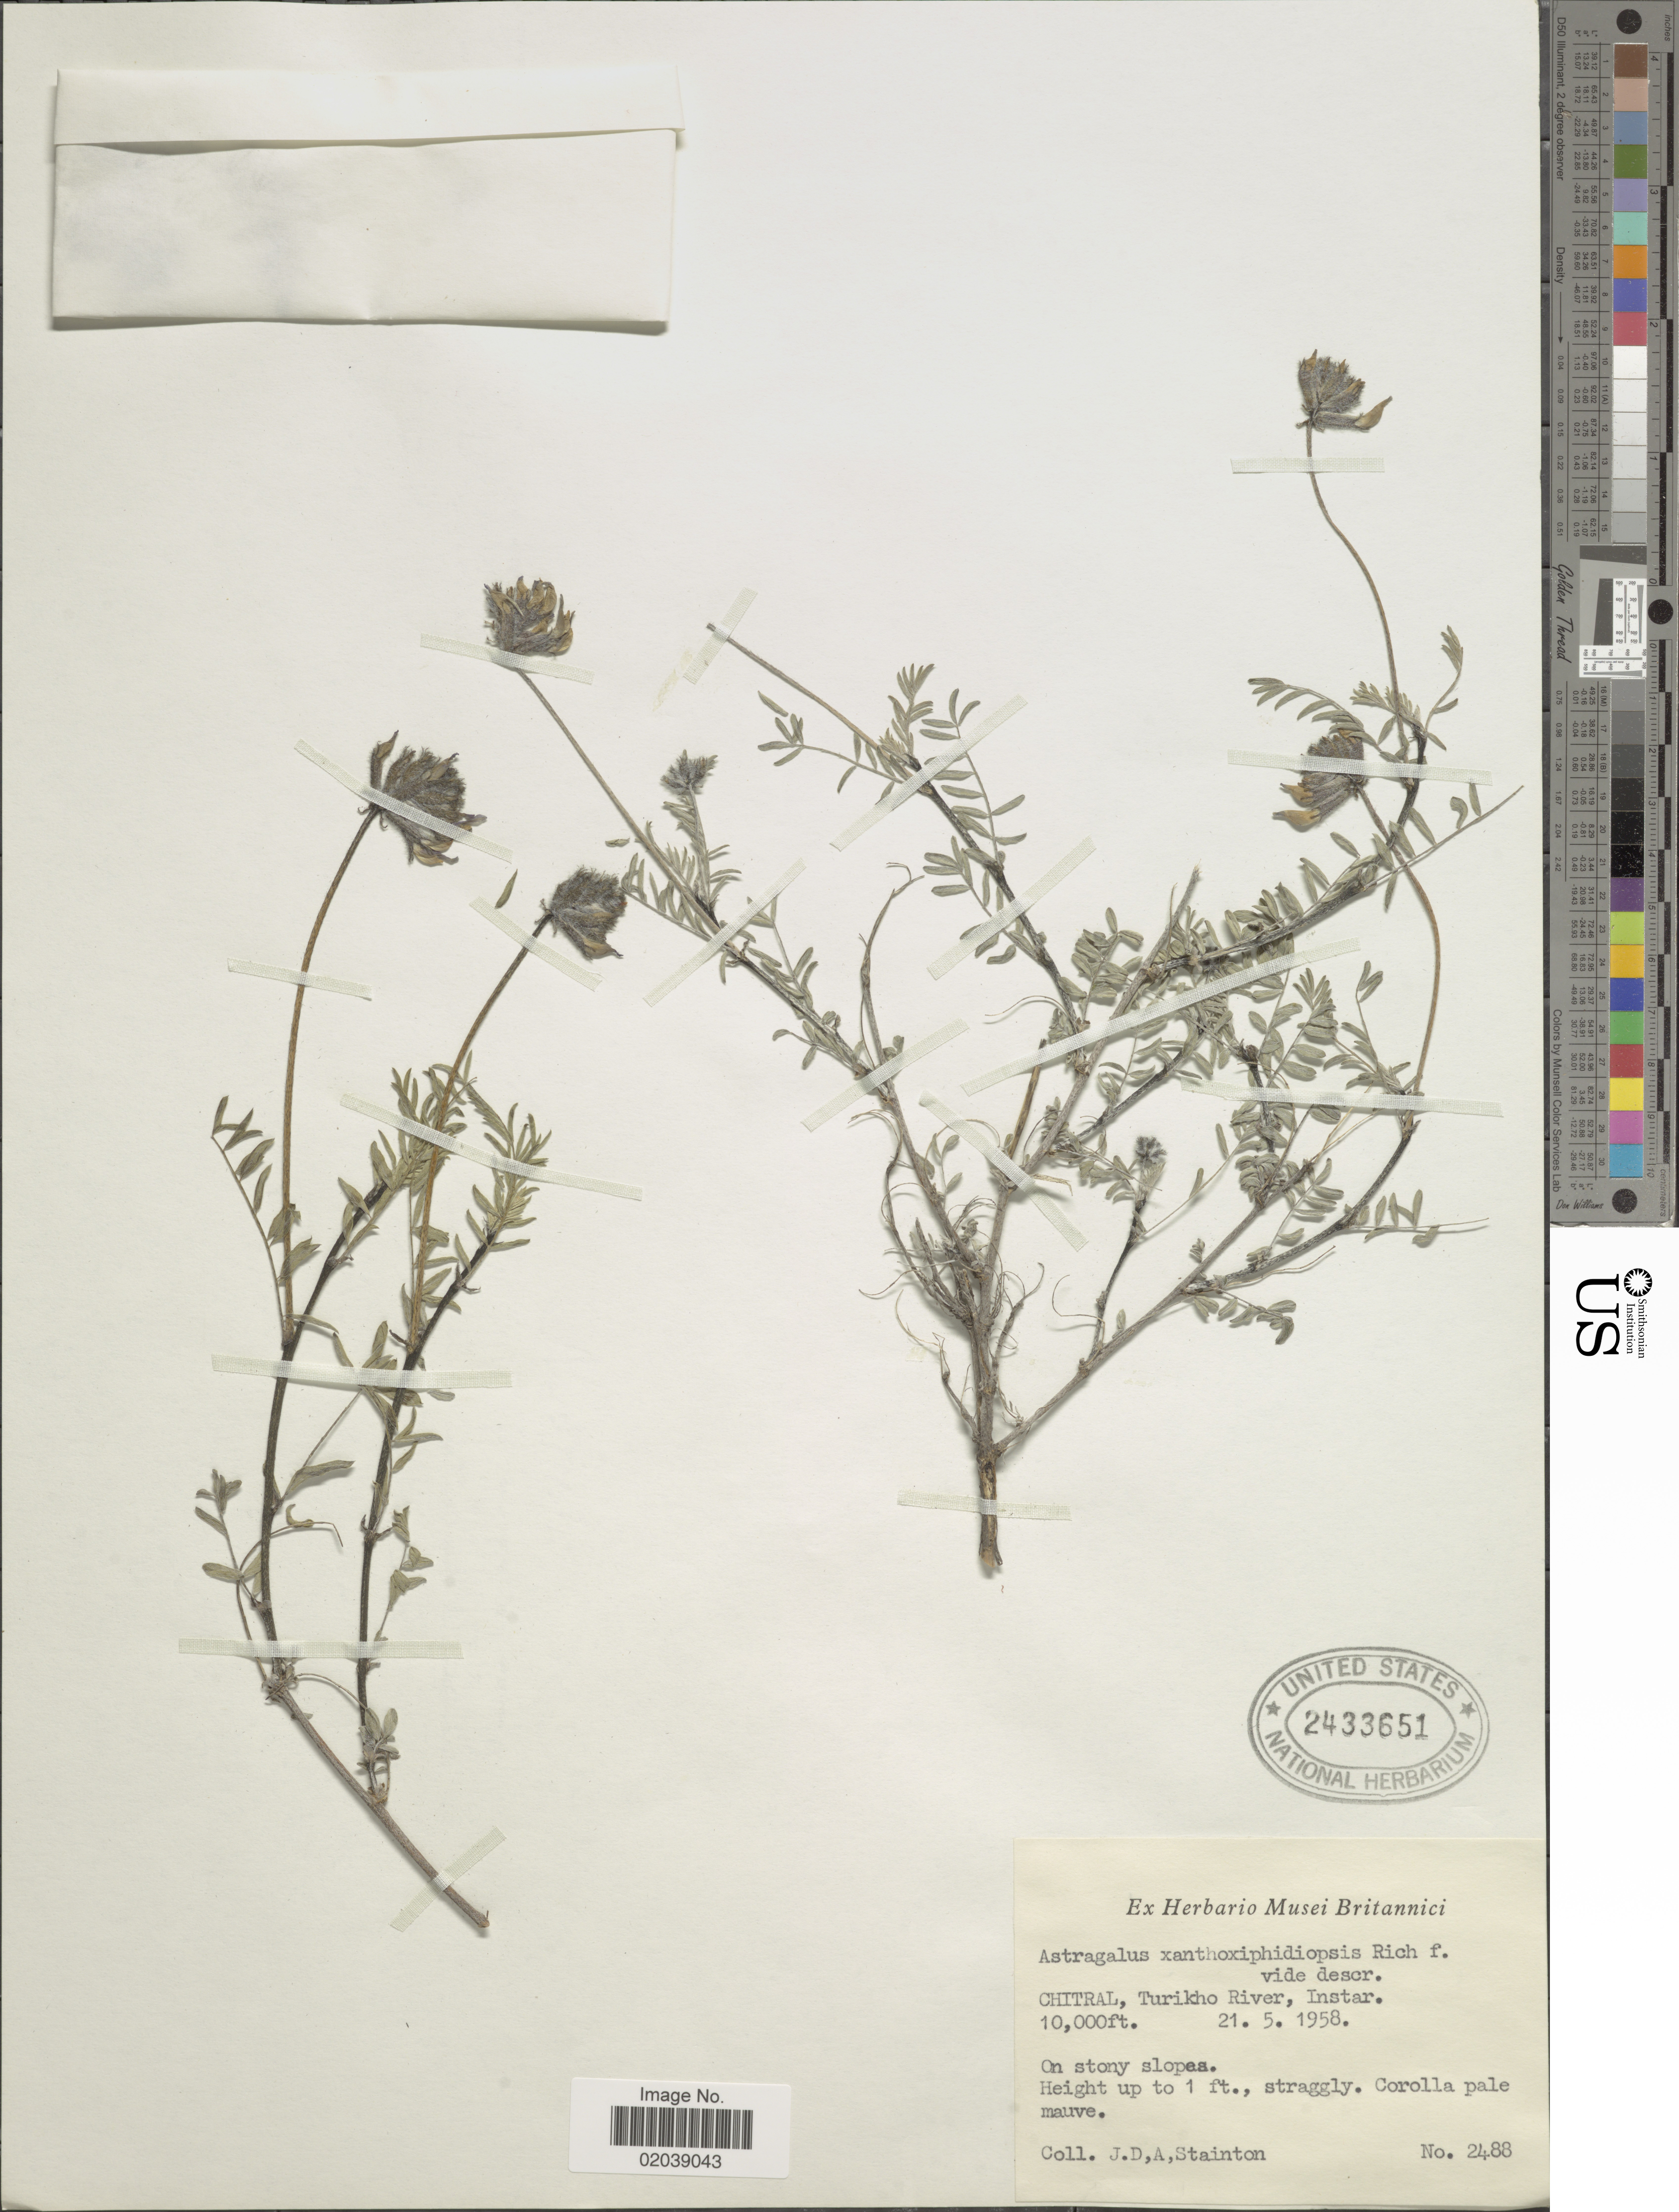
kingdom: Plantae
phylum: Tracheophyta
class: Magnoliopsida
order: Fabales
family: Fabaceae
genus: Astragalus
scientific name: Astragalus xanthoxiphidiopsis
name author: Rech. f.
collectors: J. Stainton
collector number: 2488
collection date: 1958-05-21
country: Pakistan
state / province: Khyber Pakhtunkhwa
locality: Chitral, Turikho River, Instar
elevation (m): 3048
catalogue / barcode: US 2433651